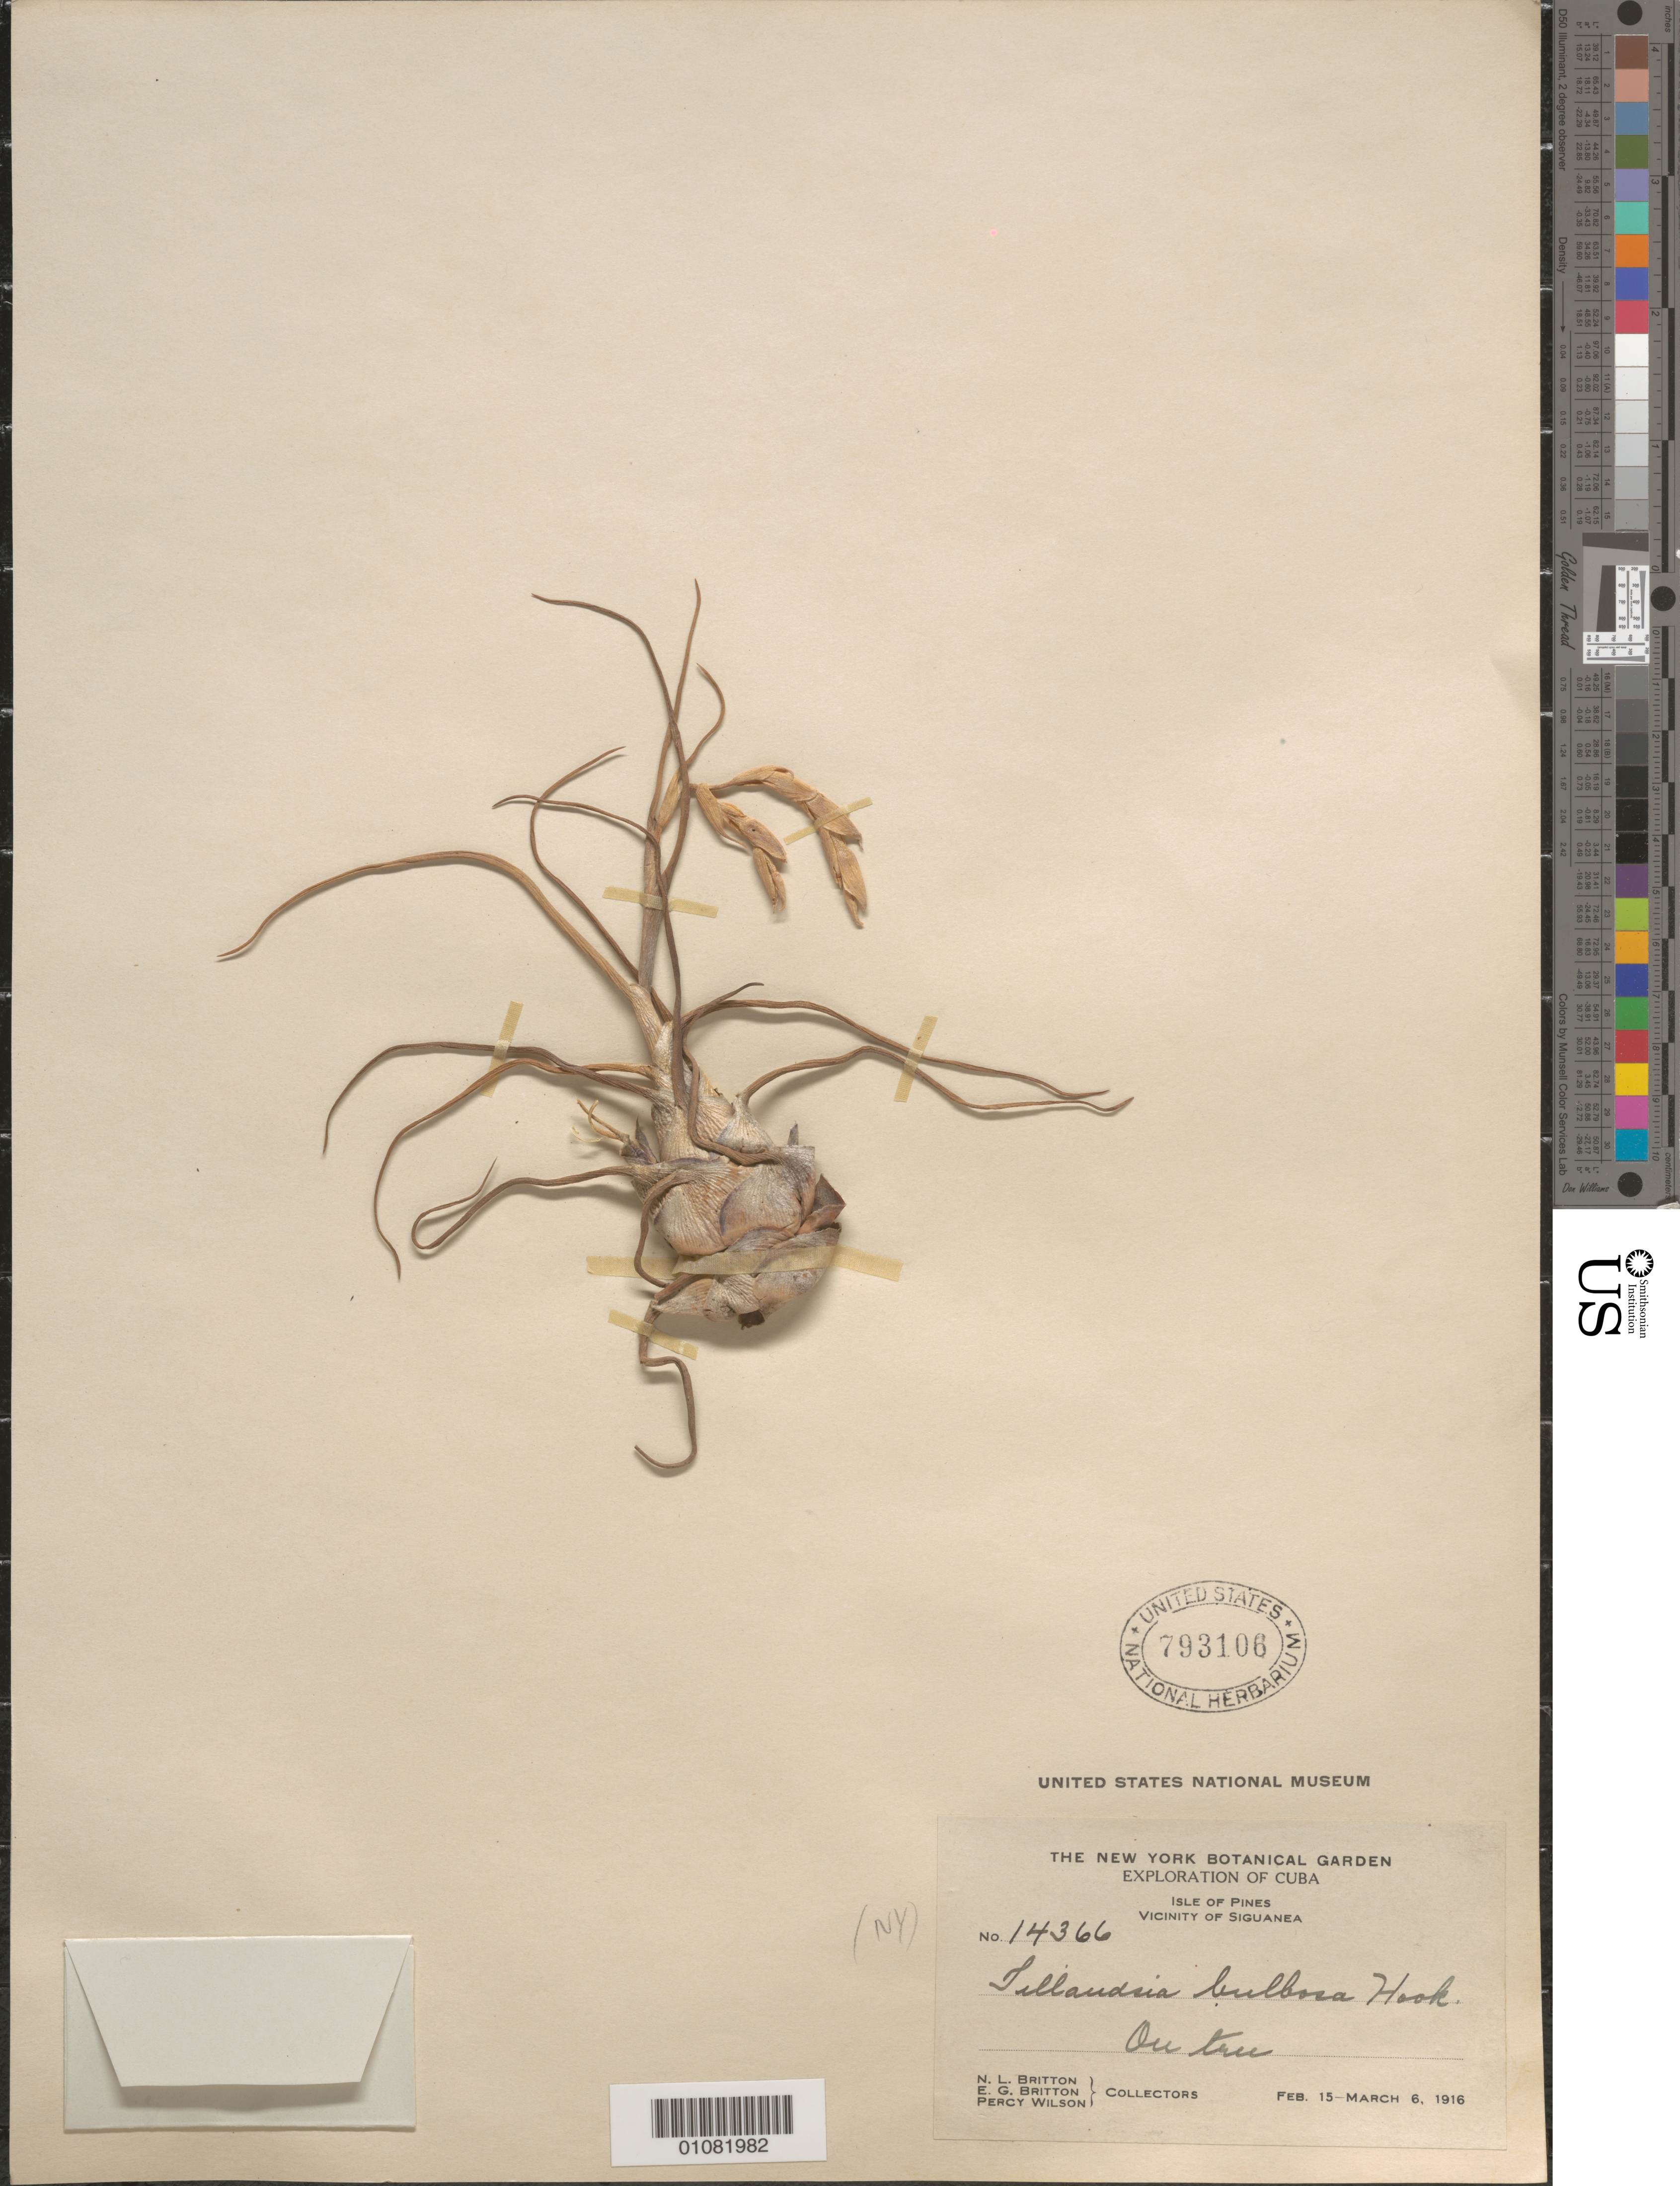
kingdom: Plantae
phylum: Tracheophyta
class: Liliopsida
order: Poales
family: Bromeliaceae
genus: Tillandsia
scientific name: Tillandsia bulbosa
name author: Hook.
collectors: N. Britton, E. G. Britton & P. Wilson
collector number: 14366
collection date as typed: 15 Feb 1916 to 06 Mar 1916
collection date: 1916-02-15/1916-03-06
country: Cuba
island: Isla de la Juventud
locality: Vicinity of Siguanea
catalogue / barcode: US 793106